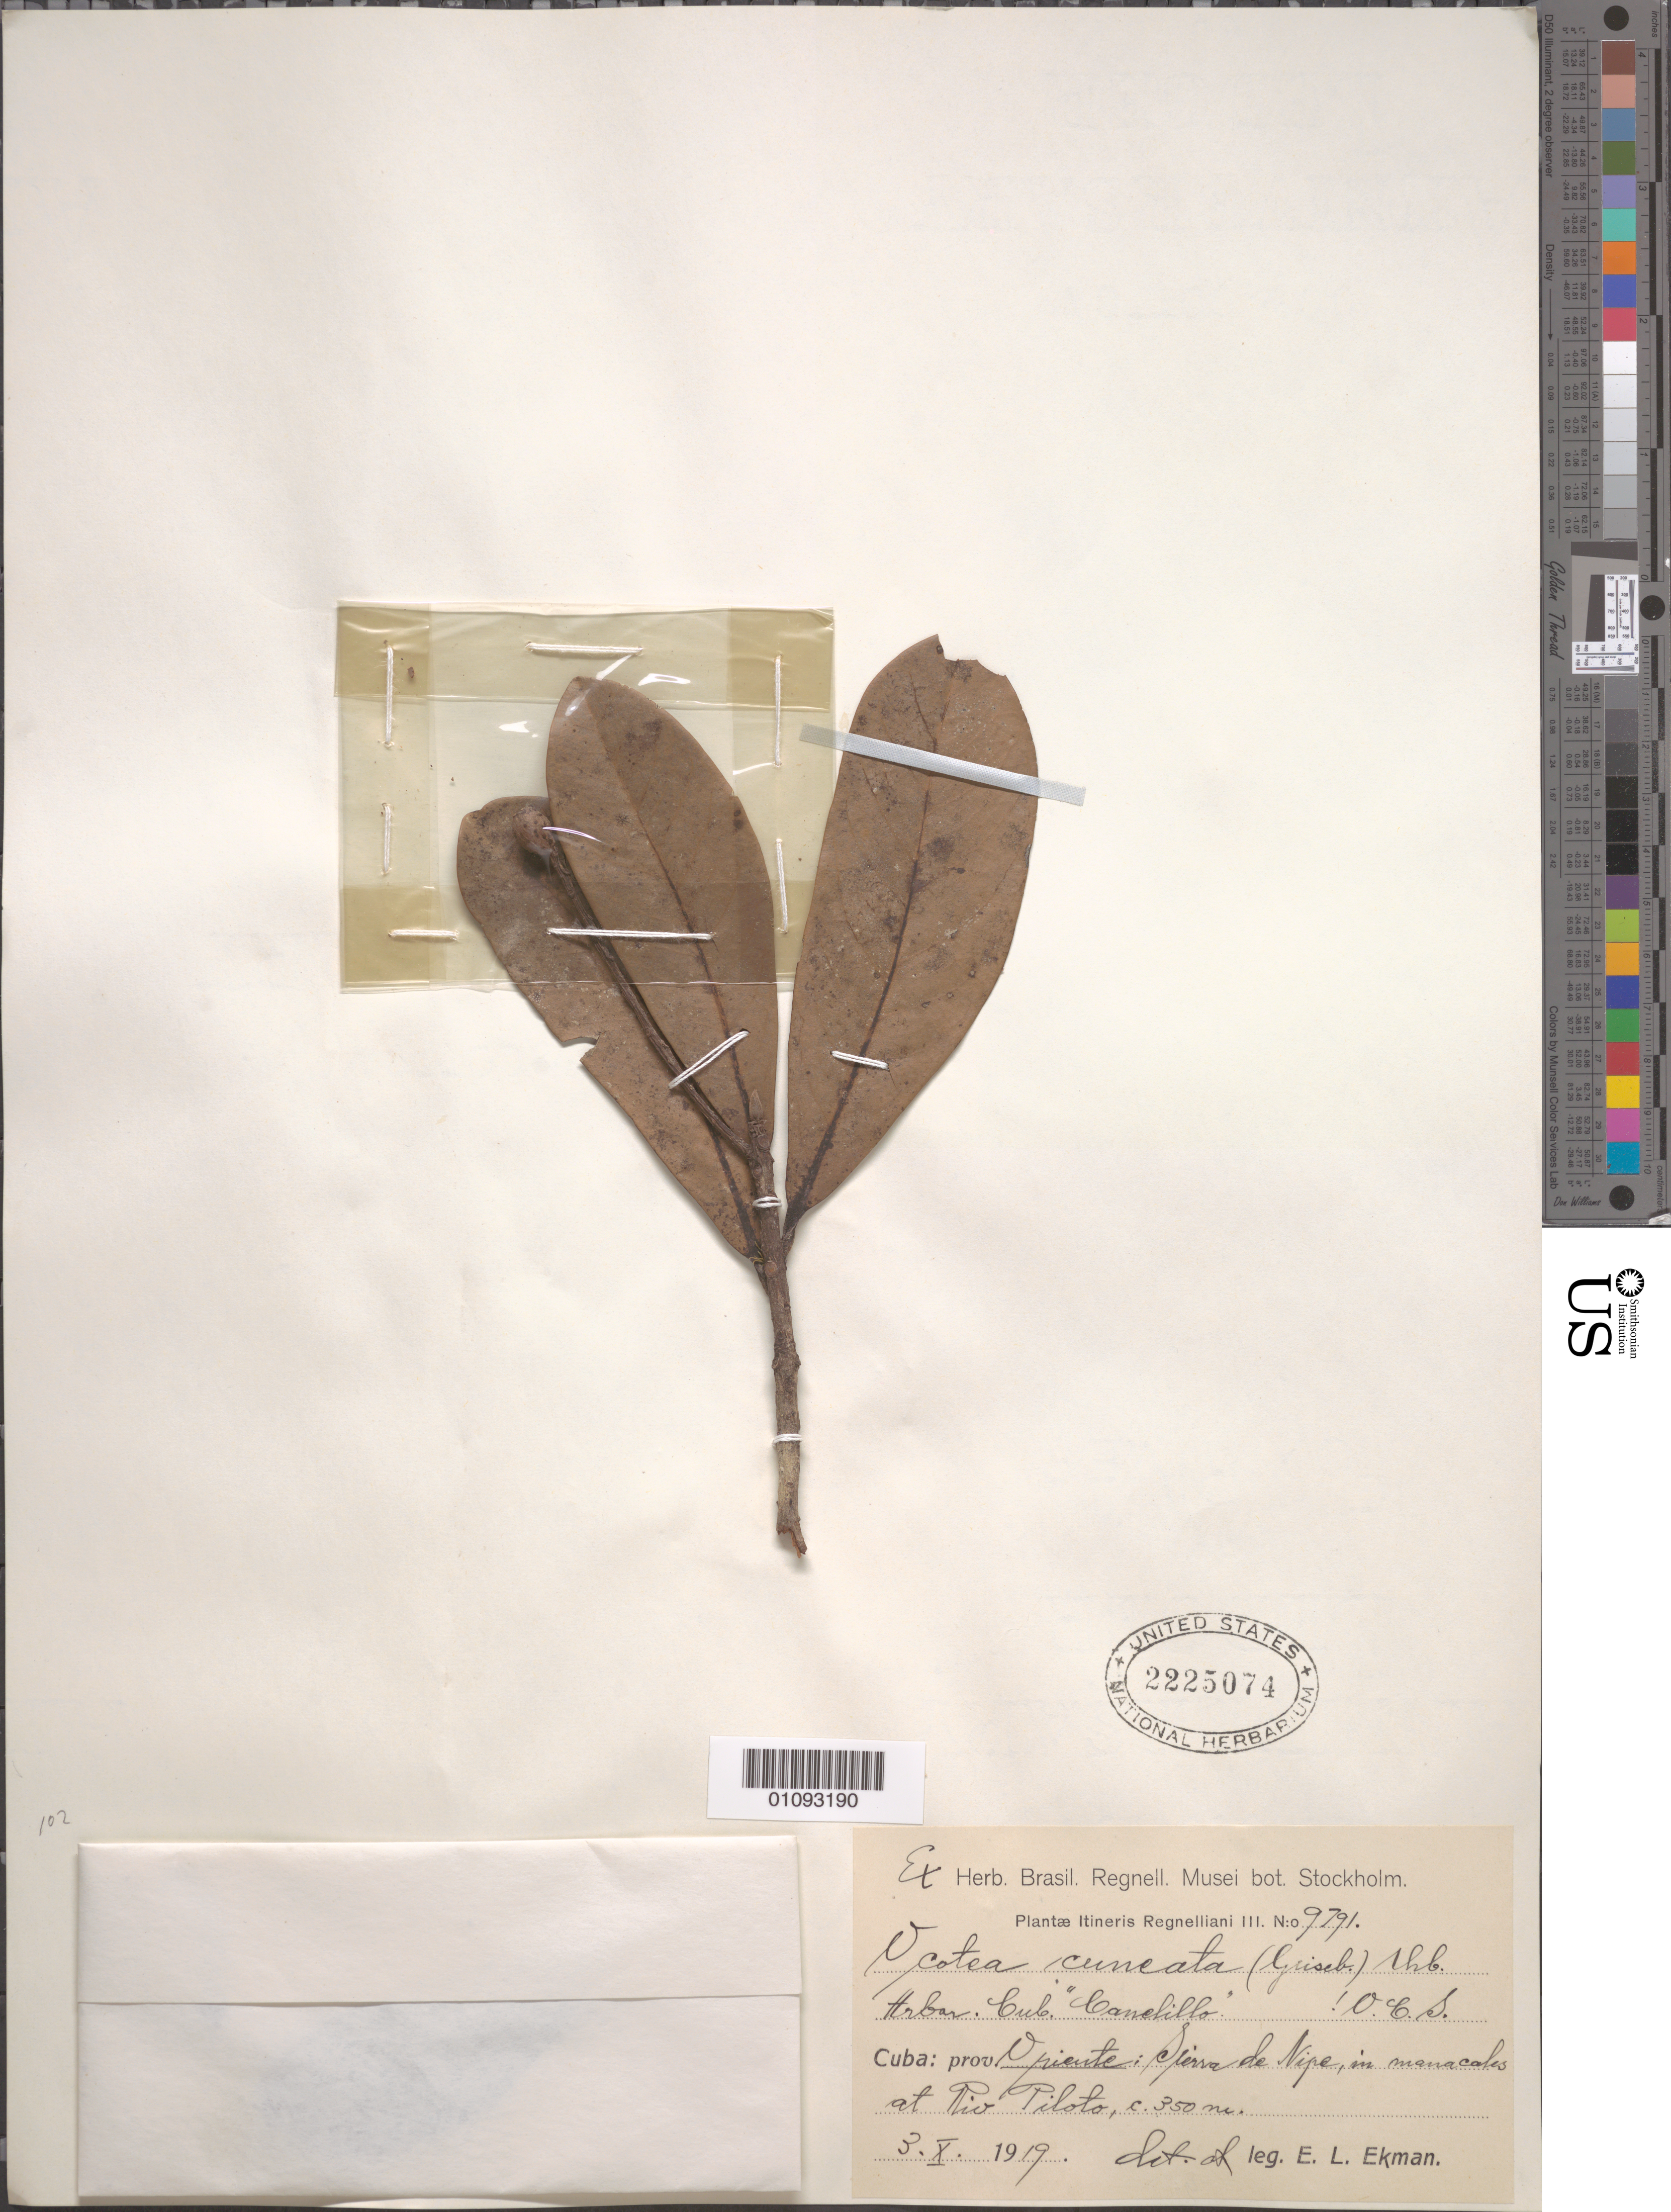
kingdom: Plantae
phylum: Tracheophyta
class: Magnoliopsida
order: Laurales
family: Lauraceae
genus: Ocotea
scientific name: Ocotea cuneata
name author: (Griseb.) M. Gómez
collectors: E. L. Ekman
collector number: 9791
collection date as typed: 03 Oct 1919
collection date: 1919-10-03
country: Cuba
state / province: Holguín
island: Cuba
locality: Sierra de Nipe at Rio Piloto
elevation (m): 350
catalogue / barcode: US 2225074